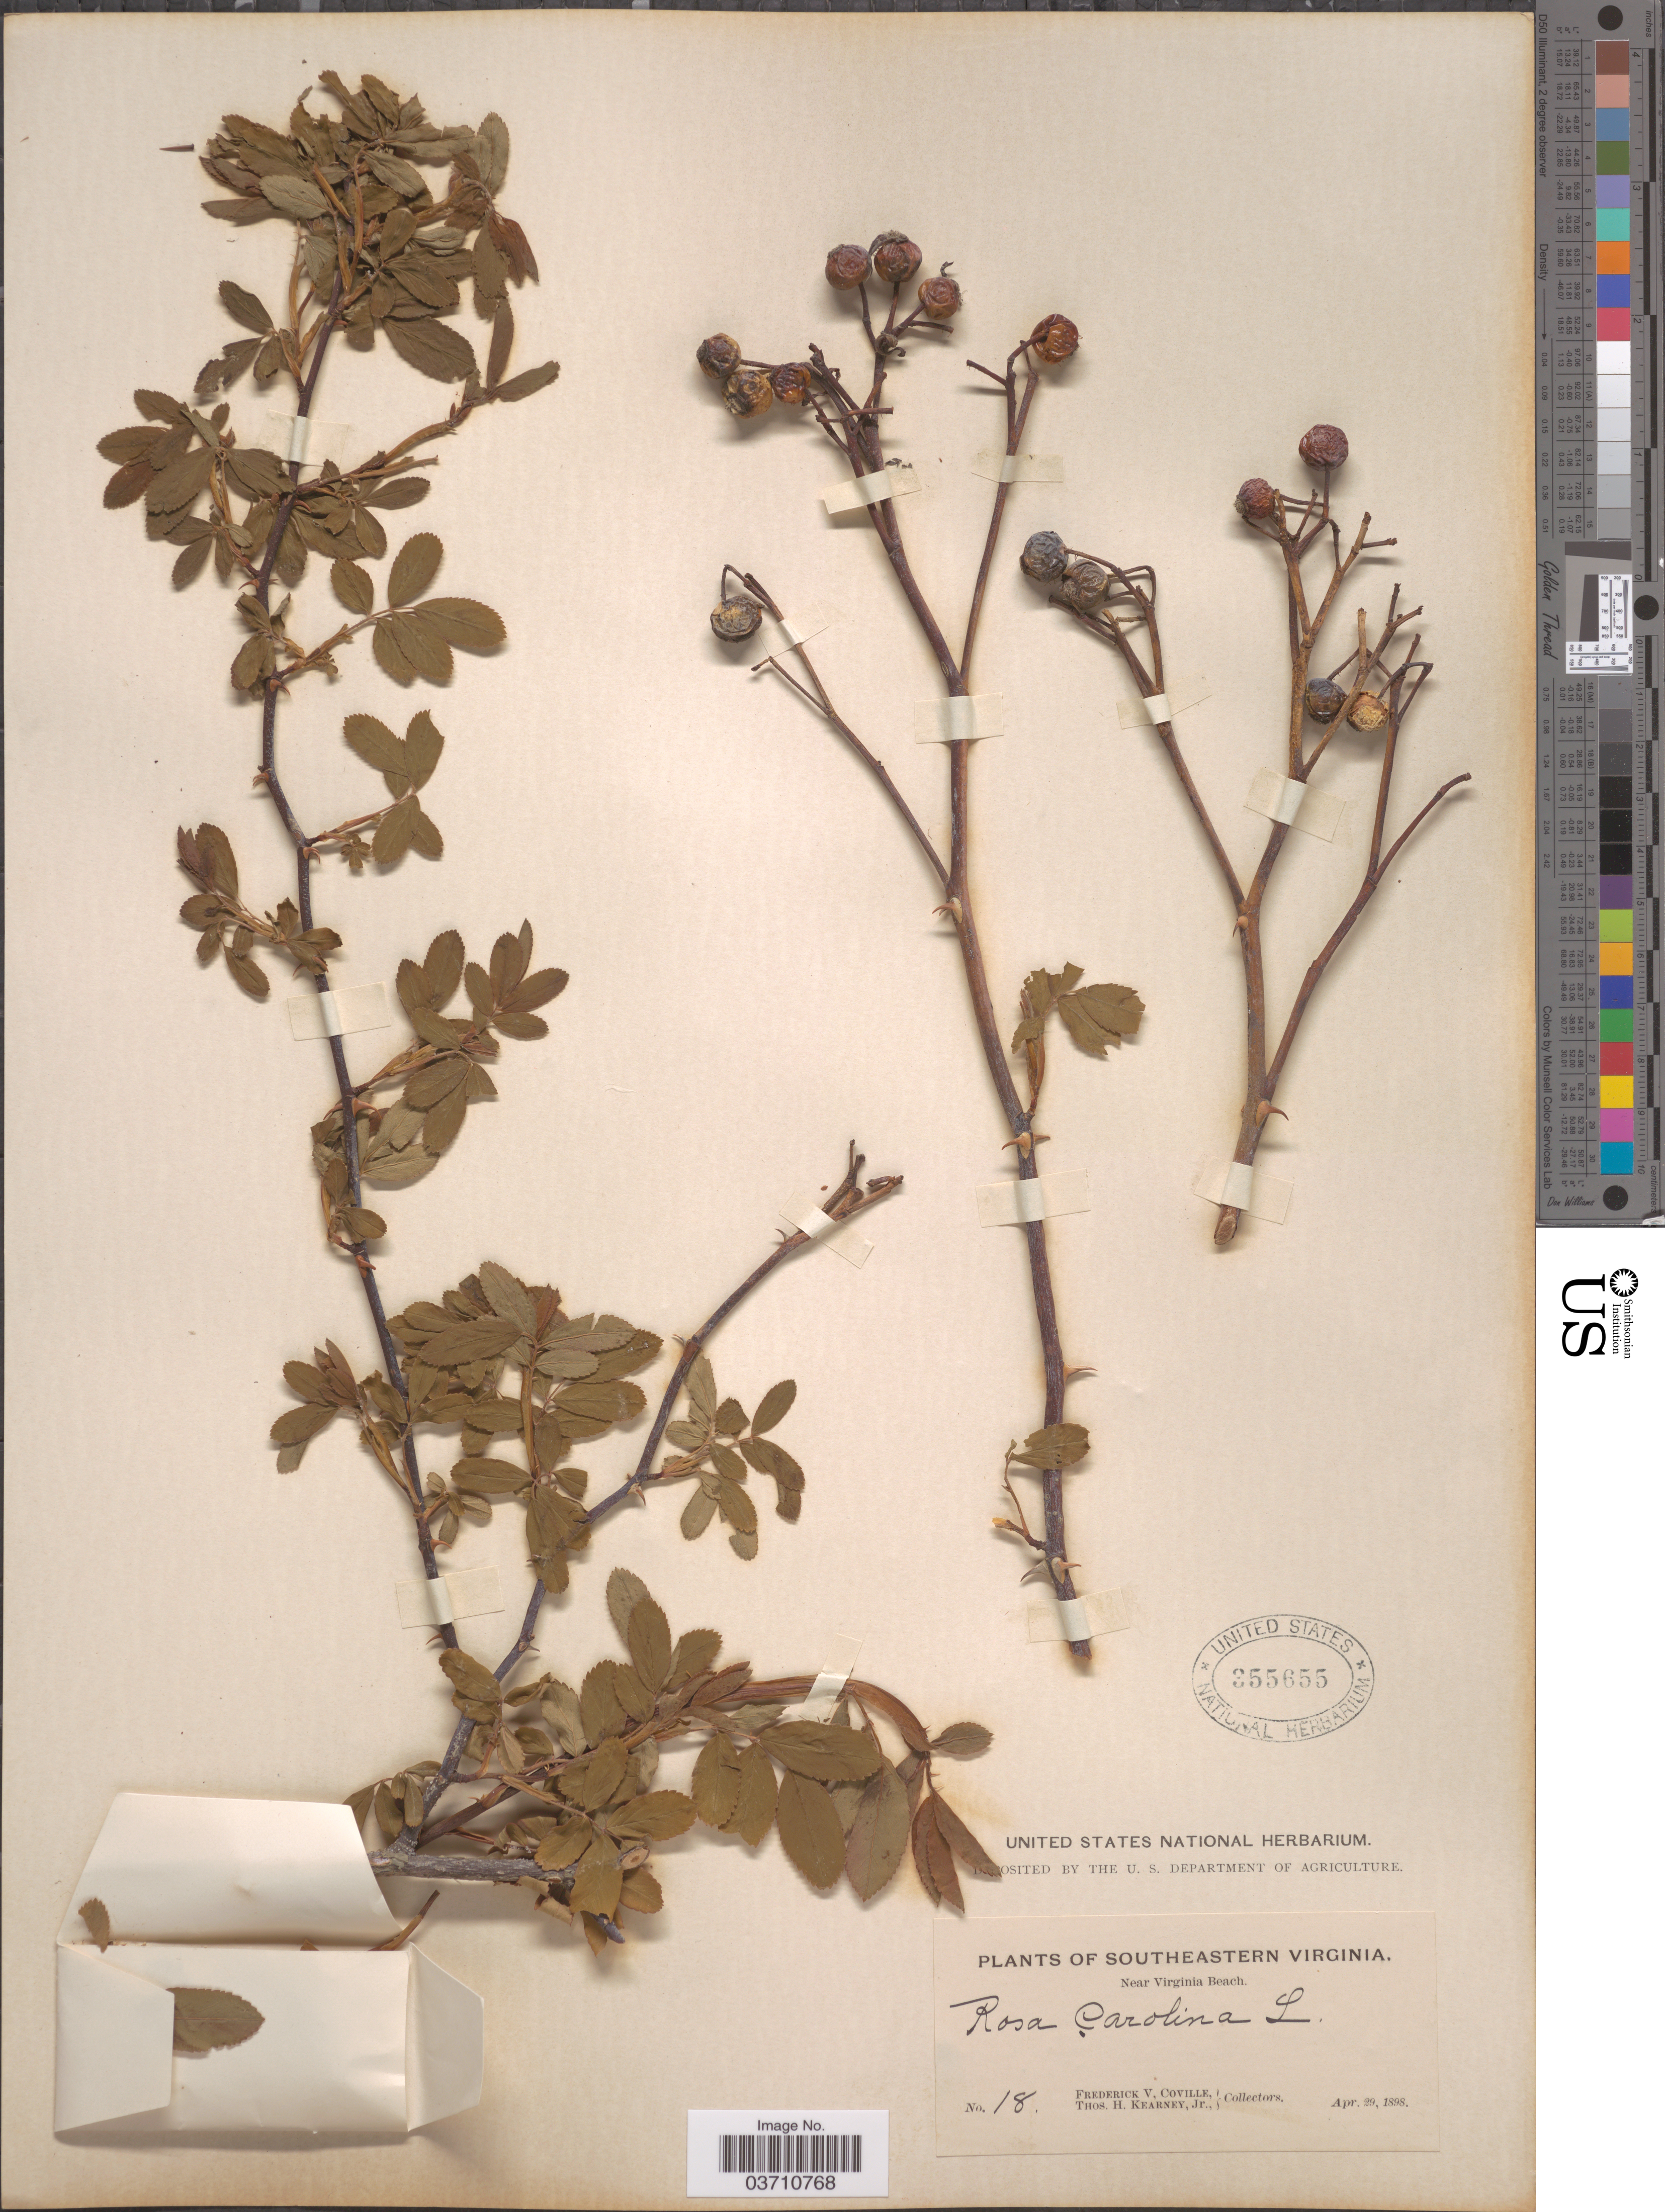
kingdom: Plantae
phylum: Tracheophyta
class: Magnoliopsida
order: Rosales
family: Rosaceae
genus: Rosa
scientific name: Rosa carolina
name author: L.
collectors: F. V. Coville & T. H. Kearney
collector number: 18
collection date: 1898-04-29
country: United States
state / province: Virginia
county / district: City of Virginia Beach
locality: Southeastern Virginia. Near Virginia Beach.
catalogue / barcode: US 355655